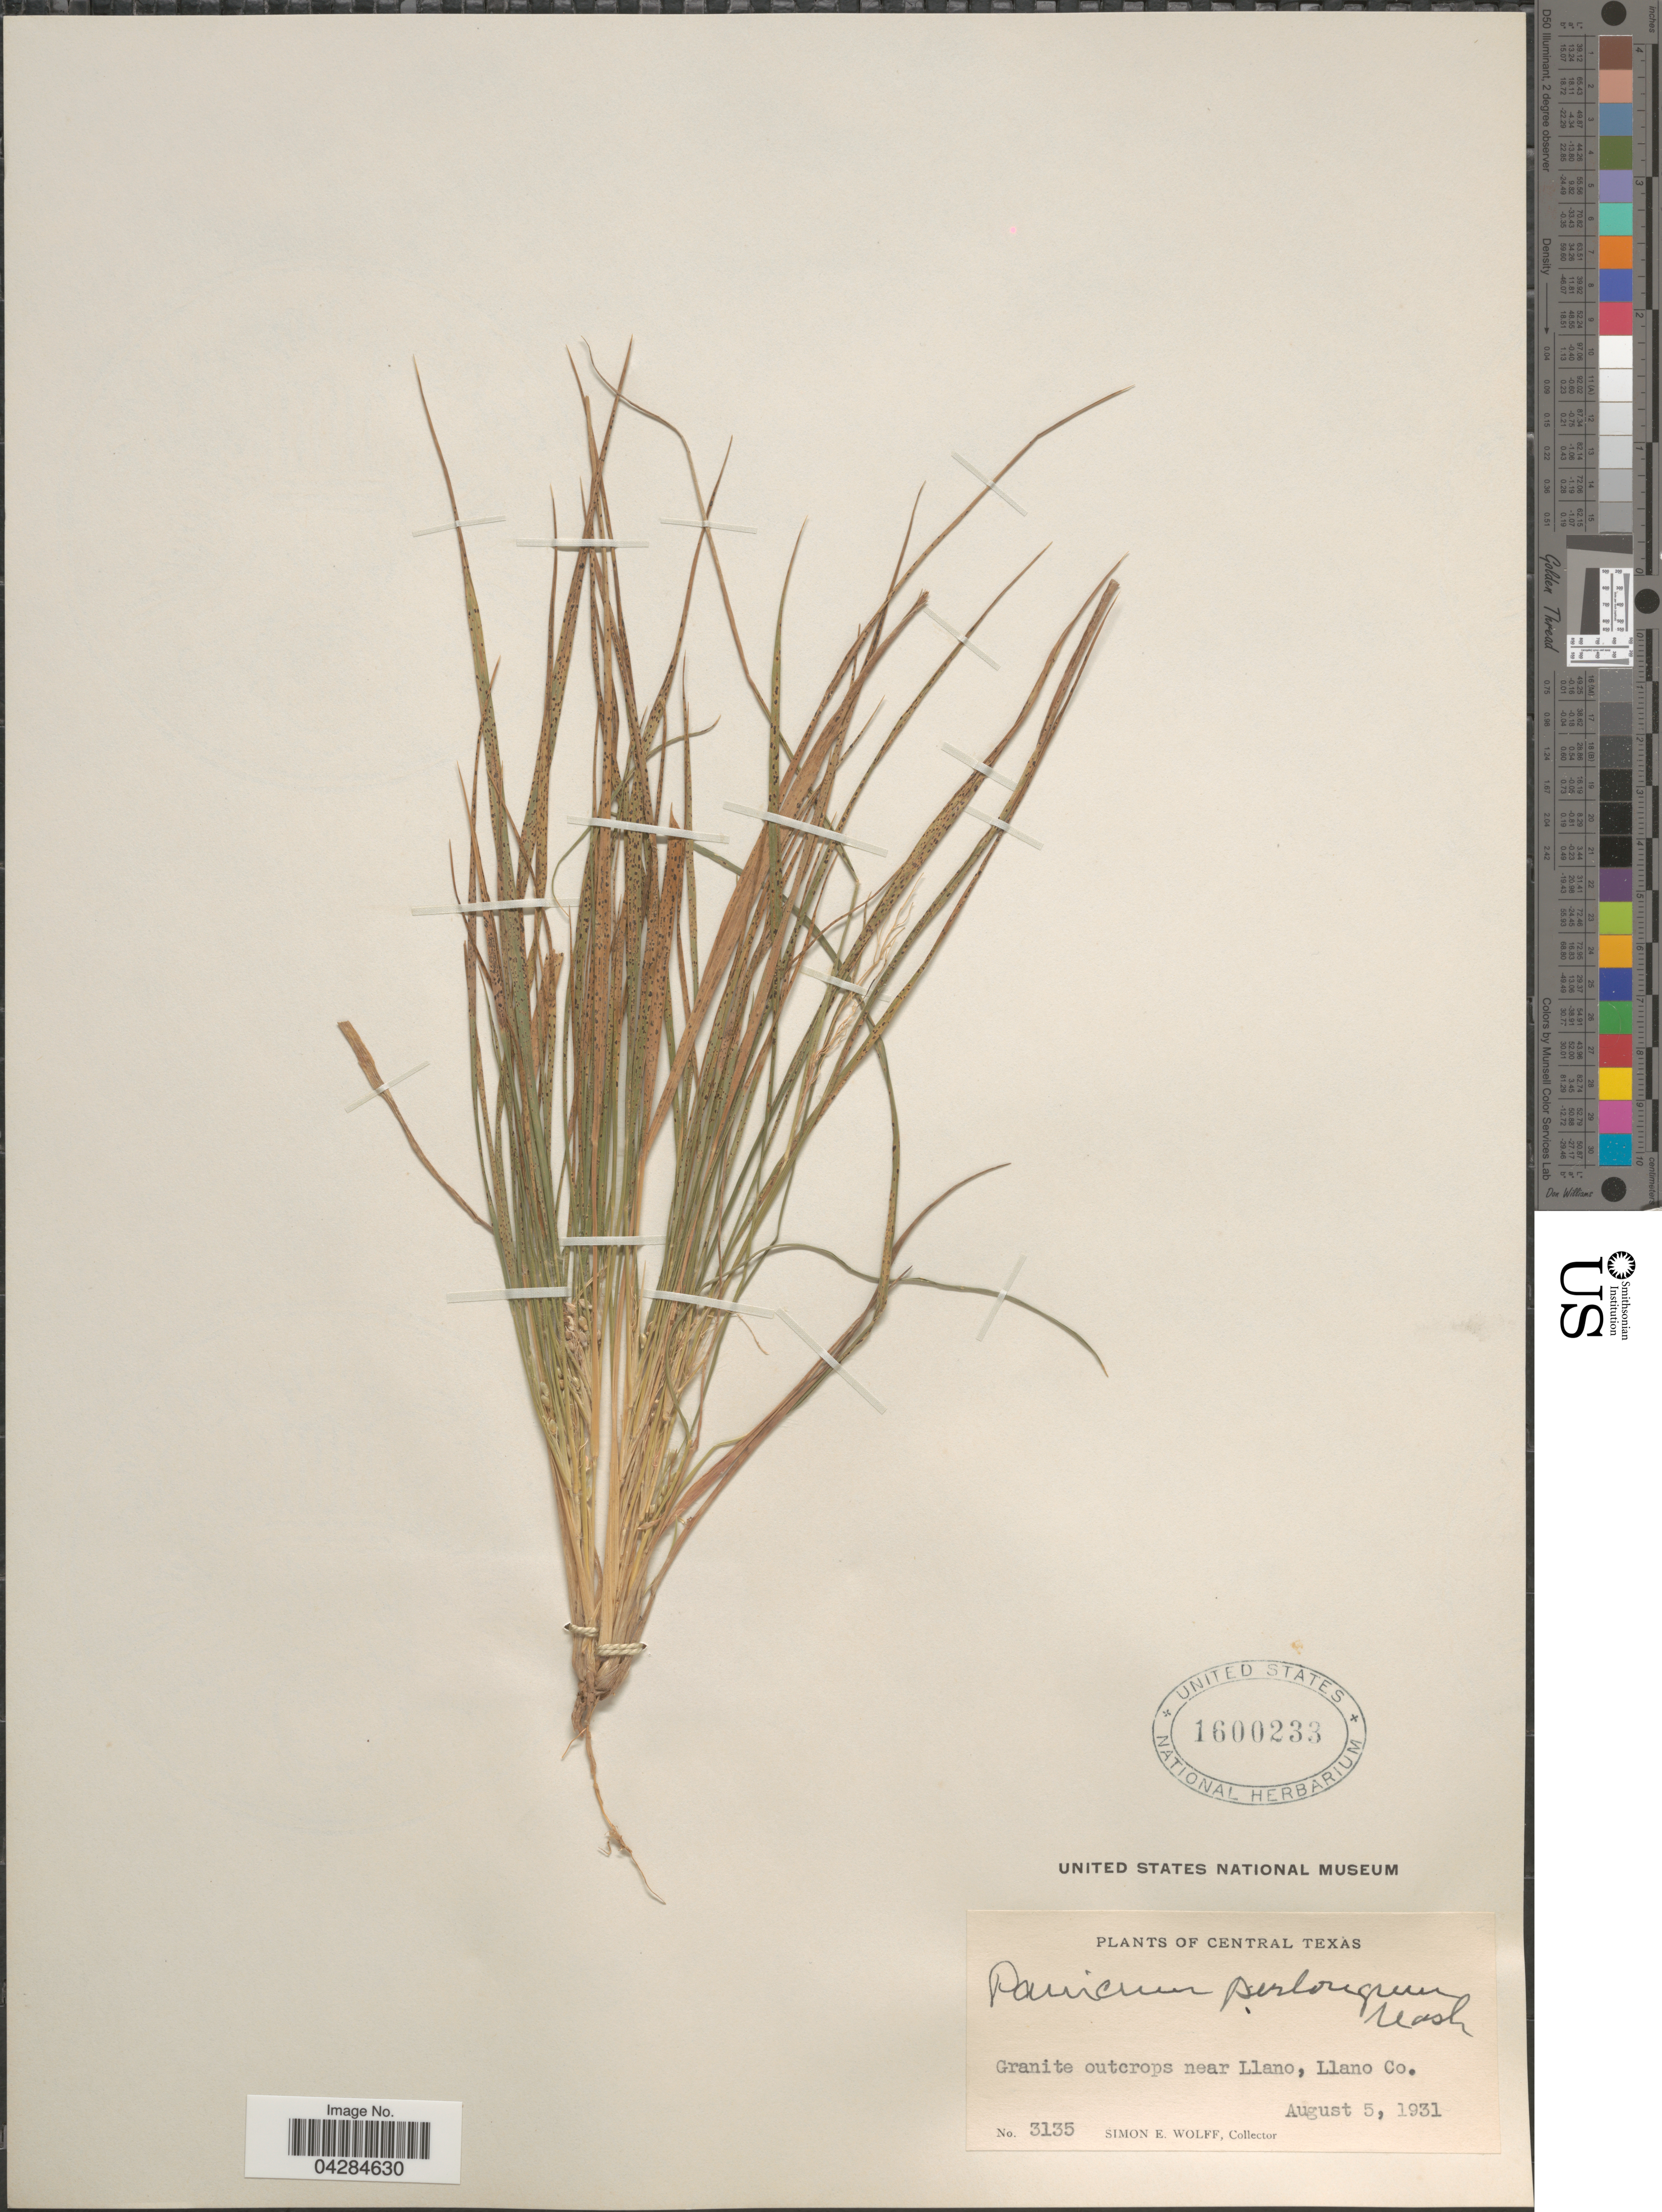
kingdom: Plantae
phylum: Tracheophyta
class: Liliopsida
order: Poales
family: Poaceae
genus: Dichanthelium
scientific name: Dichanthelium perlongum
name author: (Nash) Freckmann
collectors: S. E. Wolff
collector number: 3135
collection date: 1931-08-05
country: United States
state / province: Texas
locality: Central Texas. Granite outcrops near Llano, Llano Co.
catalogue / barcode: US 1600233